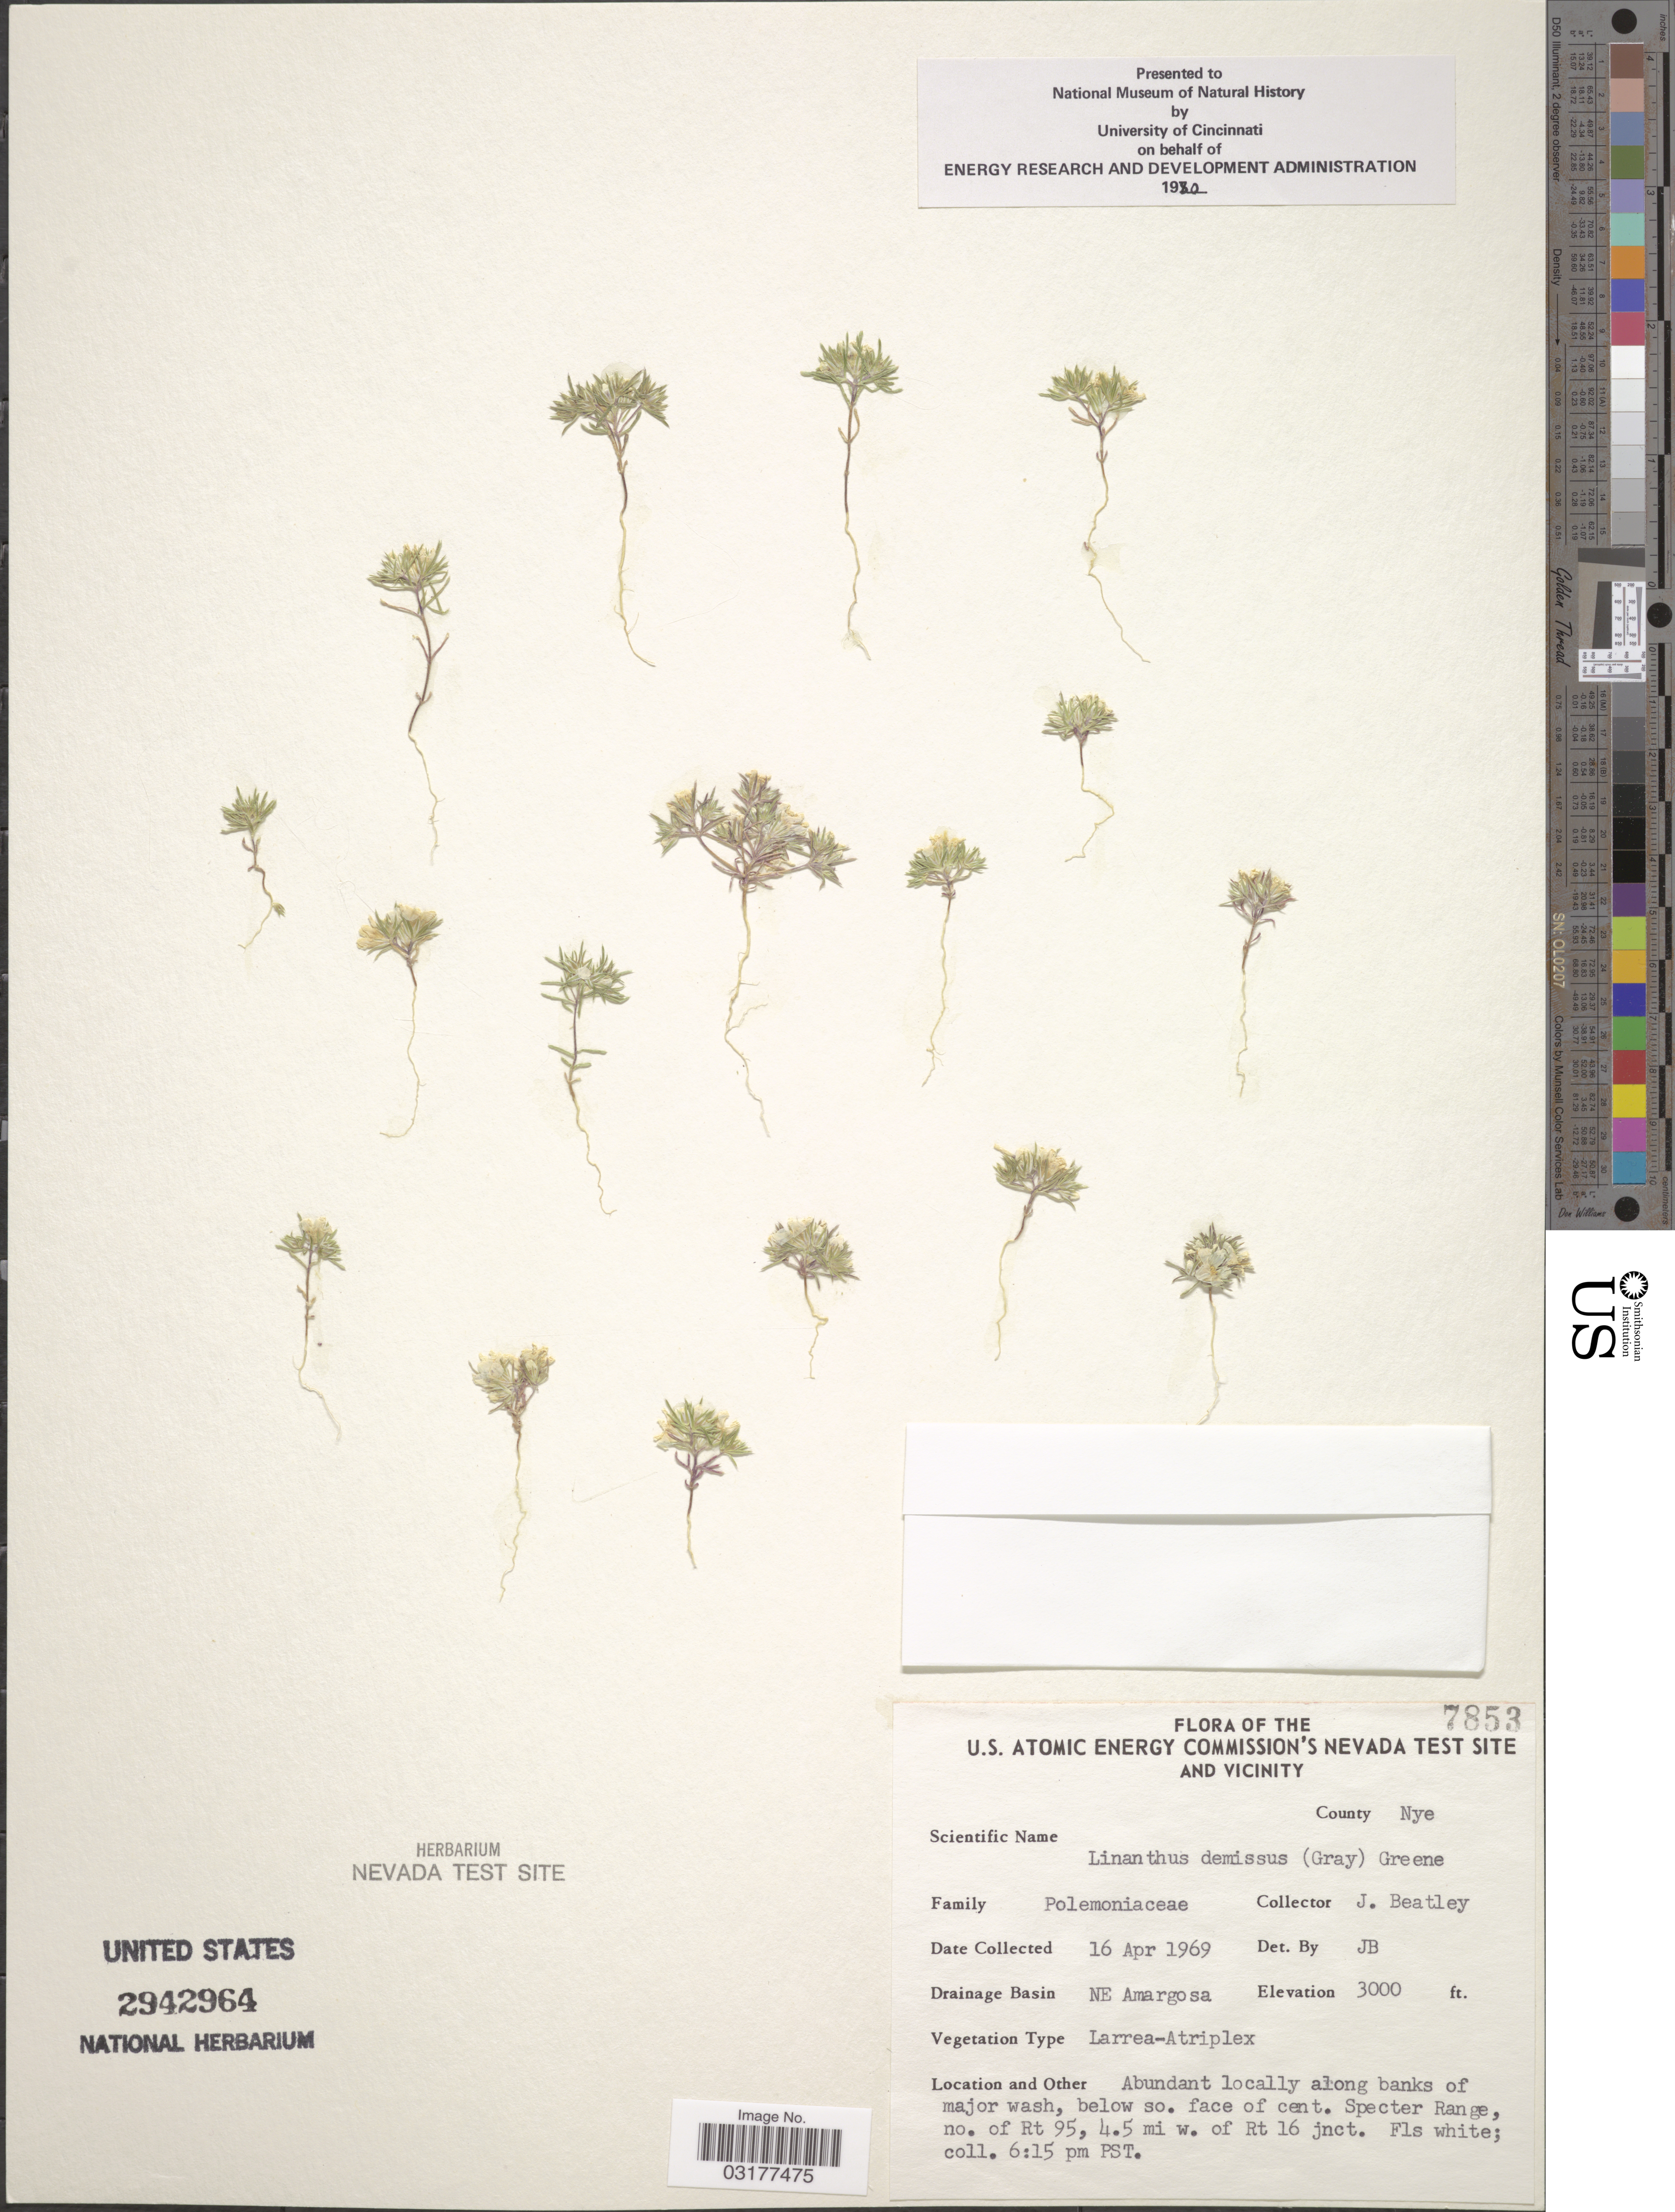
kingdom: Plantae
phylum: Tracheophyta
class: Magnoliopsida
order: Ericales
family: Polemoniaceae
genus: Linanthus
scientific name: Linanthus demissus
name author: (A. Gray) Greene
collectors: J. C. Beatley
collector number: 7853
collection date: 1969-04-16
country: United States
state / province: Nevada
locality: The U.S. Atomic Energy Commission's Nevada Test Site and Vicinity. County Nye. Drainage Basin NE Amargosa. Abundant in locally along banks of major wash, below so. face of cent. Specter Range, no. of Rt 95, 4.5 mi w. of Rt 16 jnct.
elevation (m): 914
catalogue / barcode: US 2942964